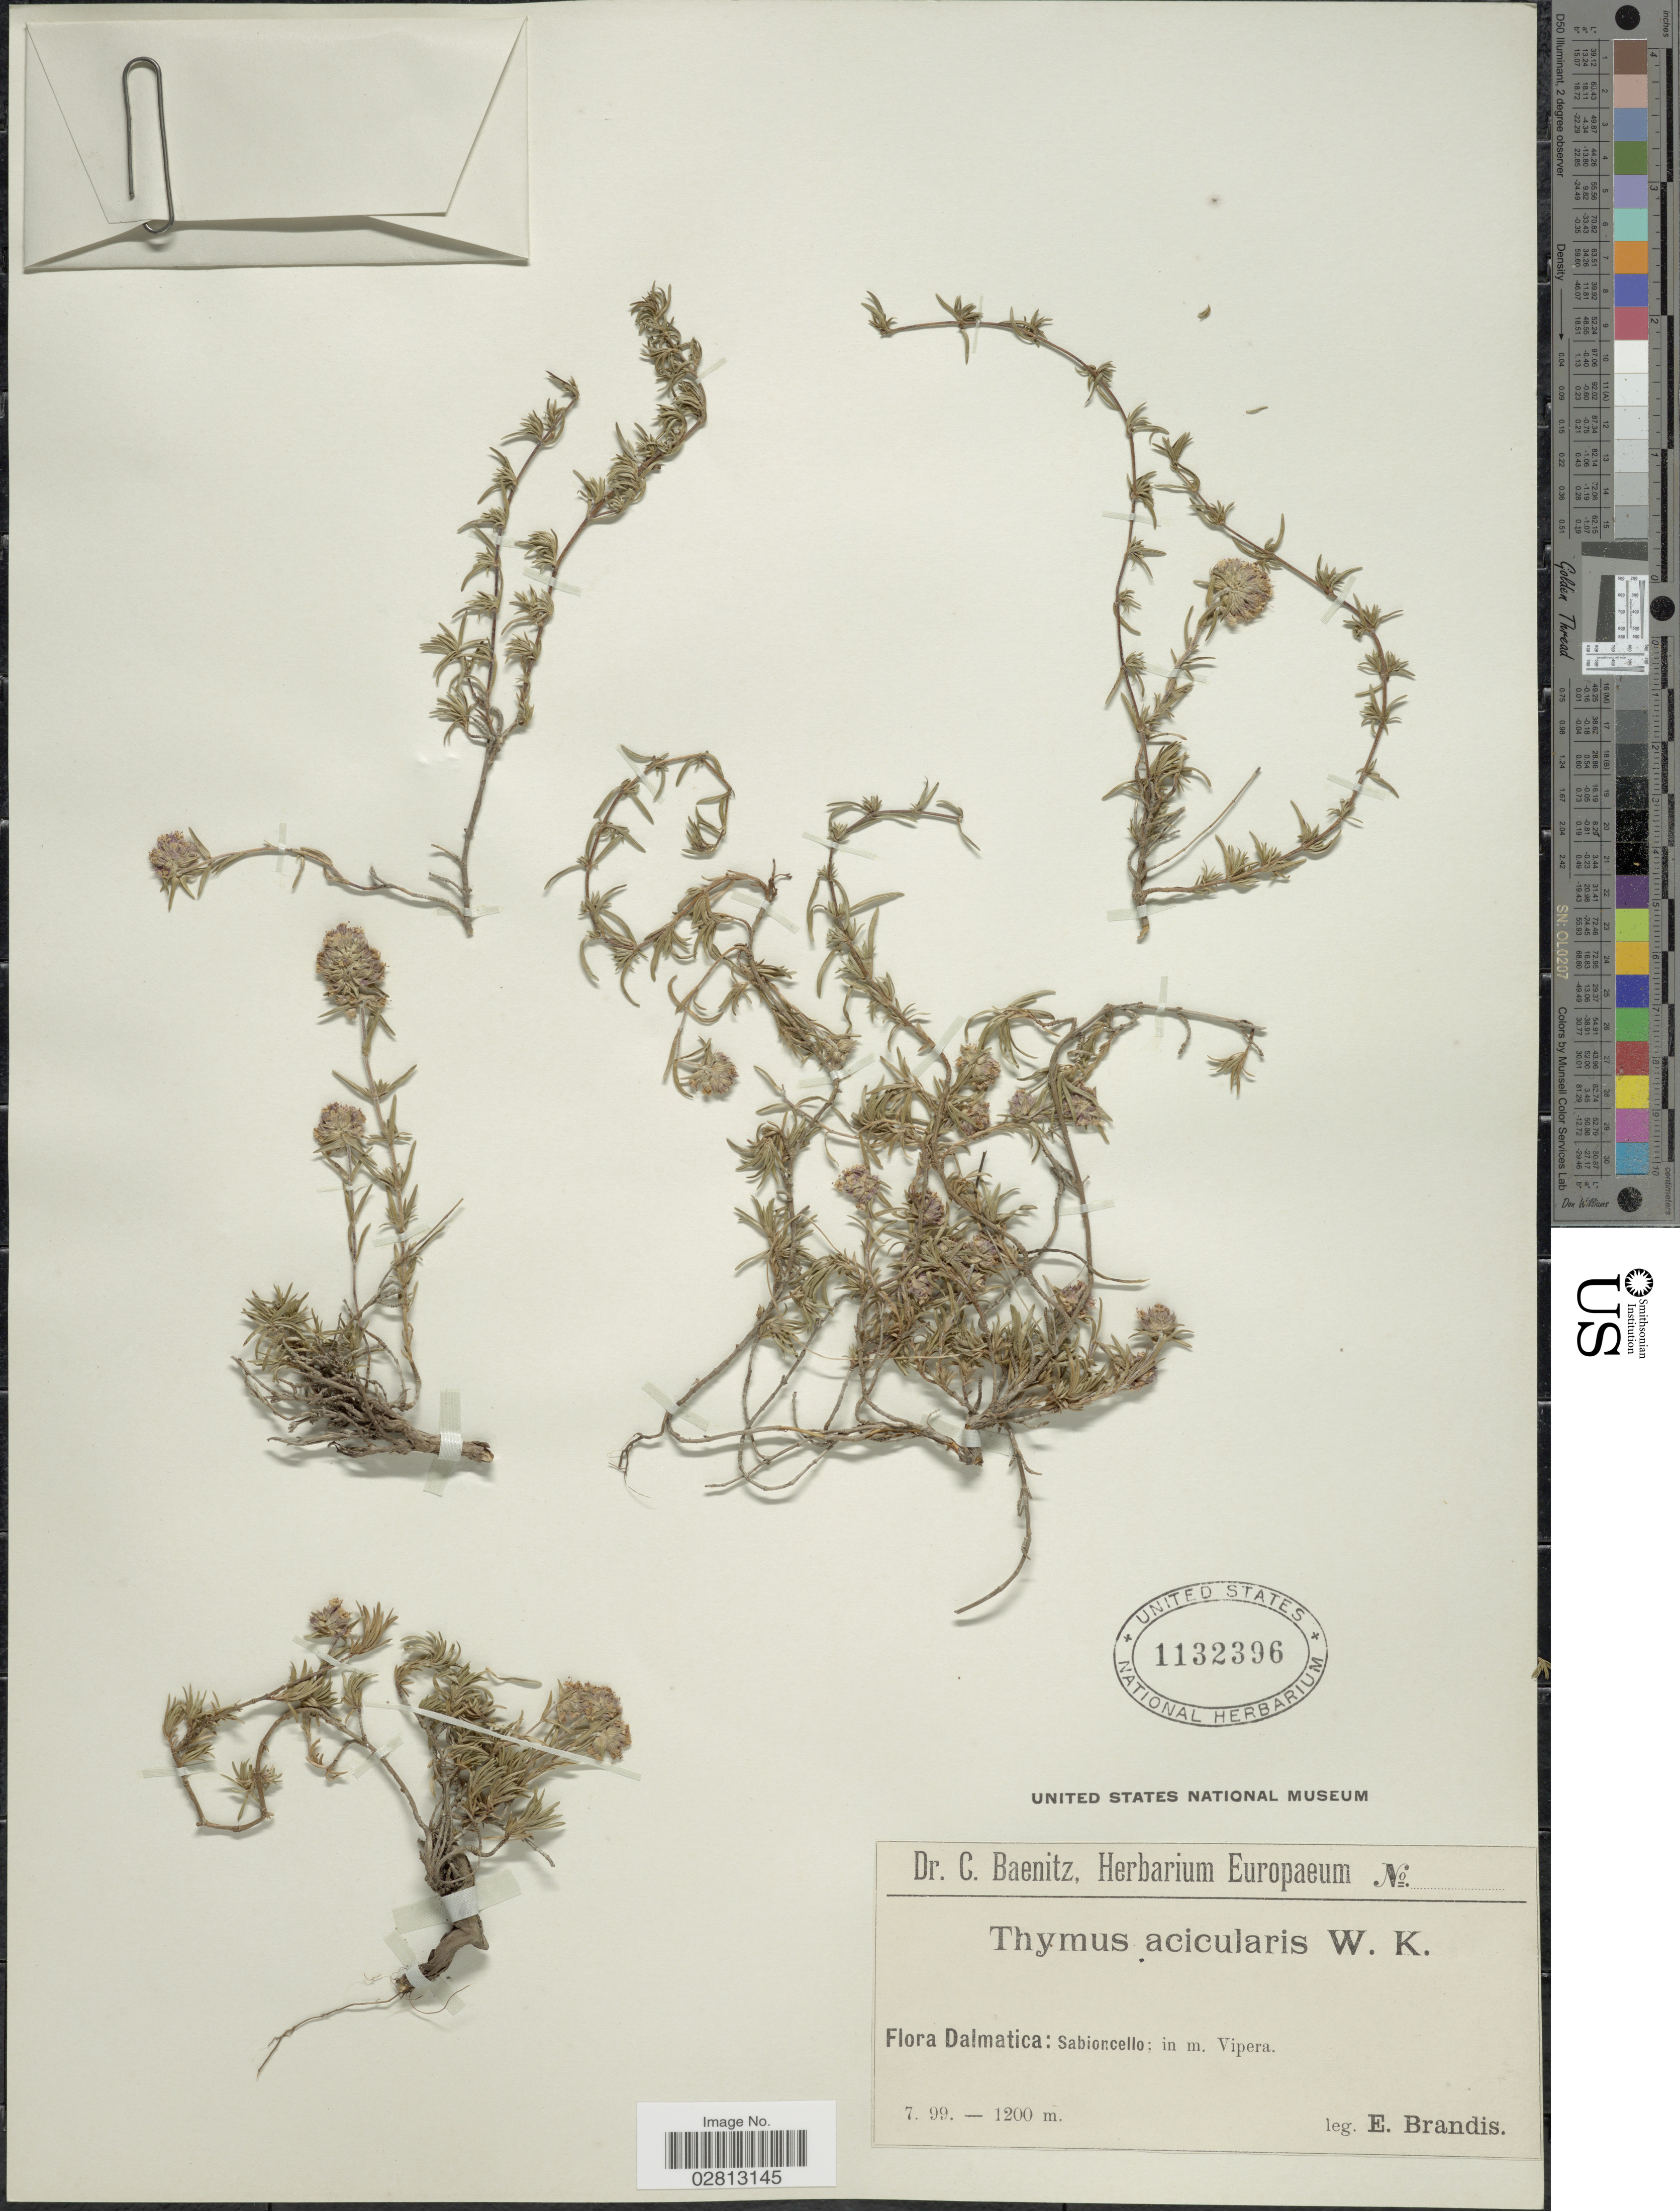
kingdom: Plantae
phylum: Tracheophyta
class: Magnoliopsida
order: Lamiales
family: Lamiaceae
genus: Thymus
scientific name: Thymus acicularis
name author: Waldst. & Kit.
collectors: E. Brandis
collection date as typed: Transcribed d/m/y: /7/99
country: Croatia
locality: Dalmatica, Sabioncello, in m. Vipera.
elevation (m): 1200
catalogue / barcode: US 1132396